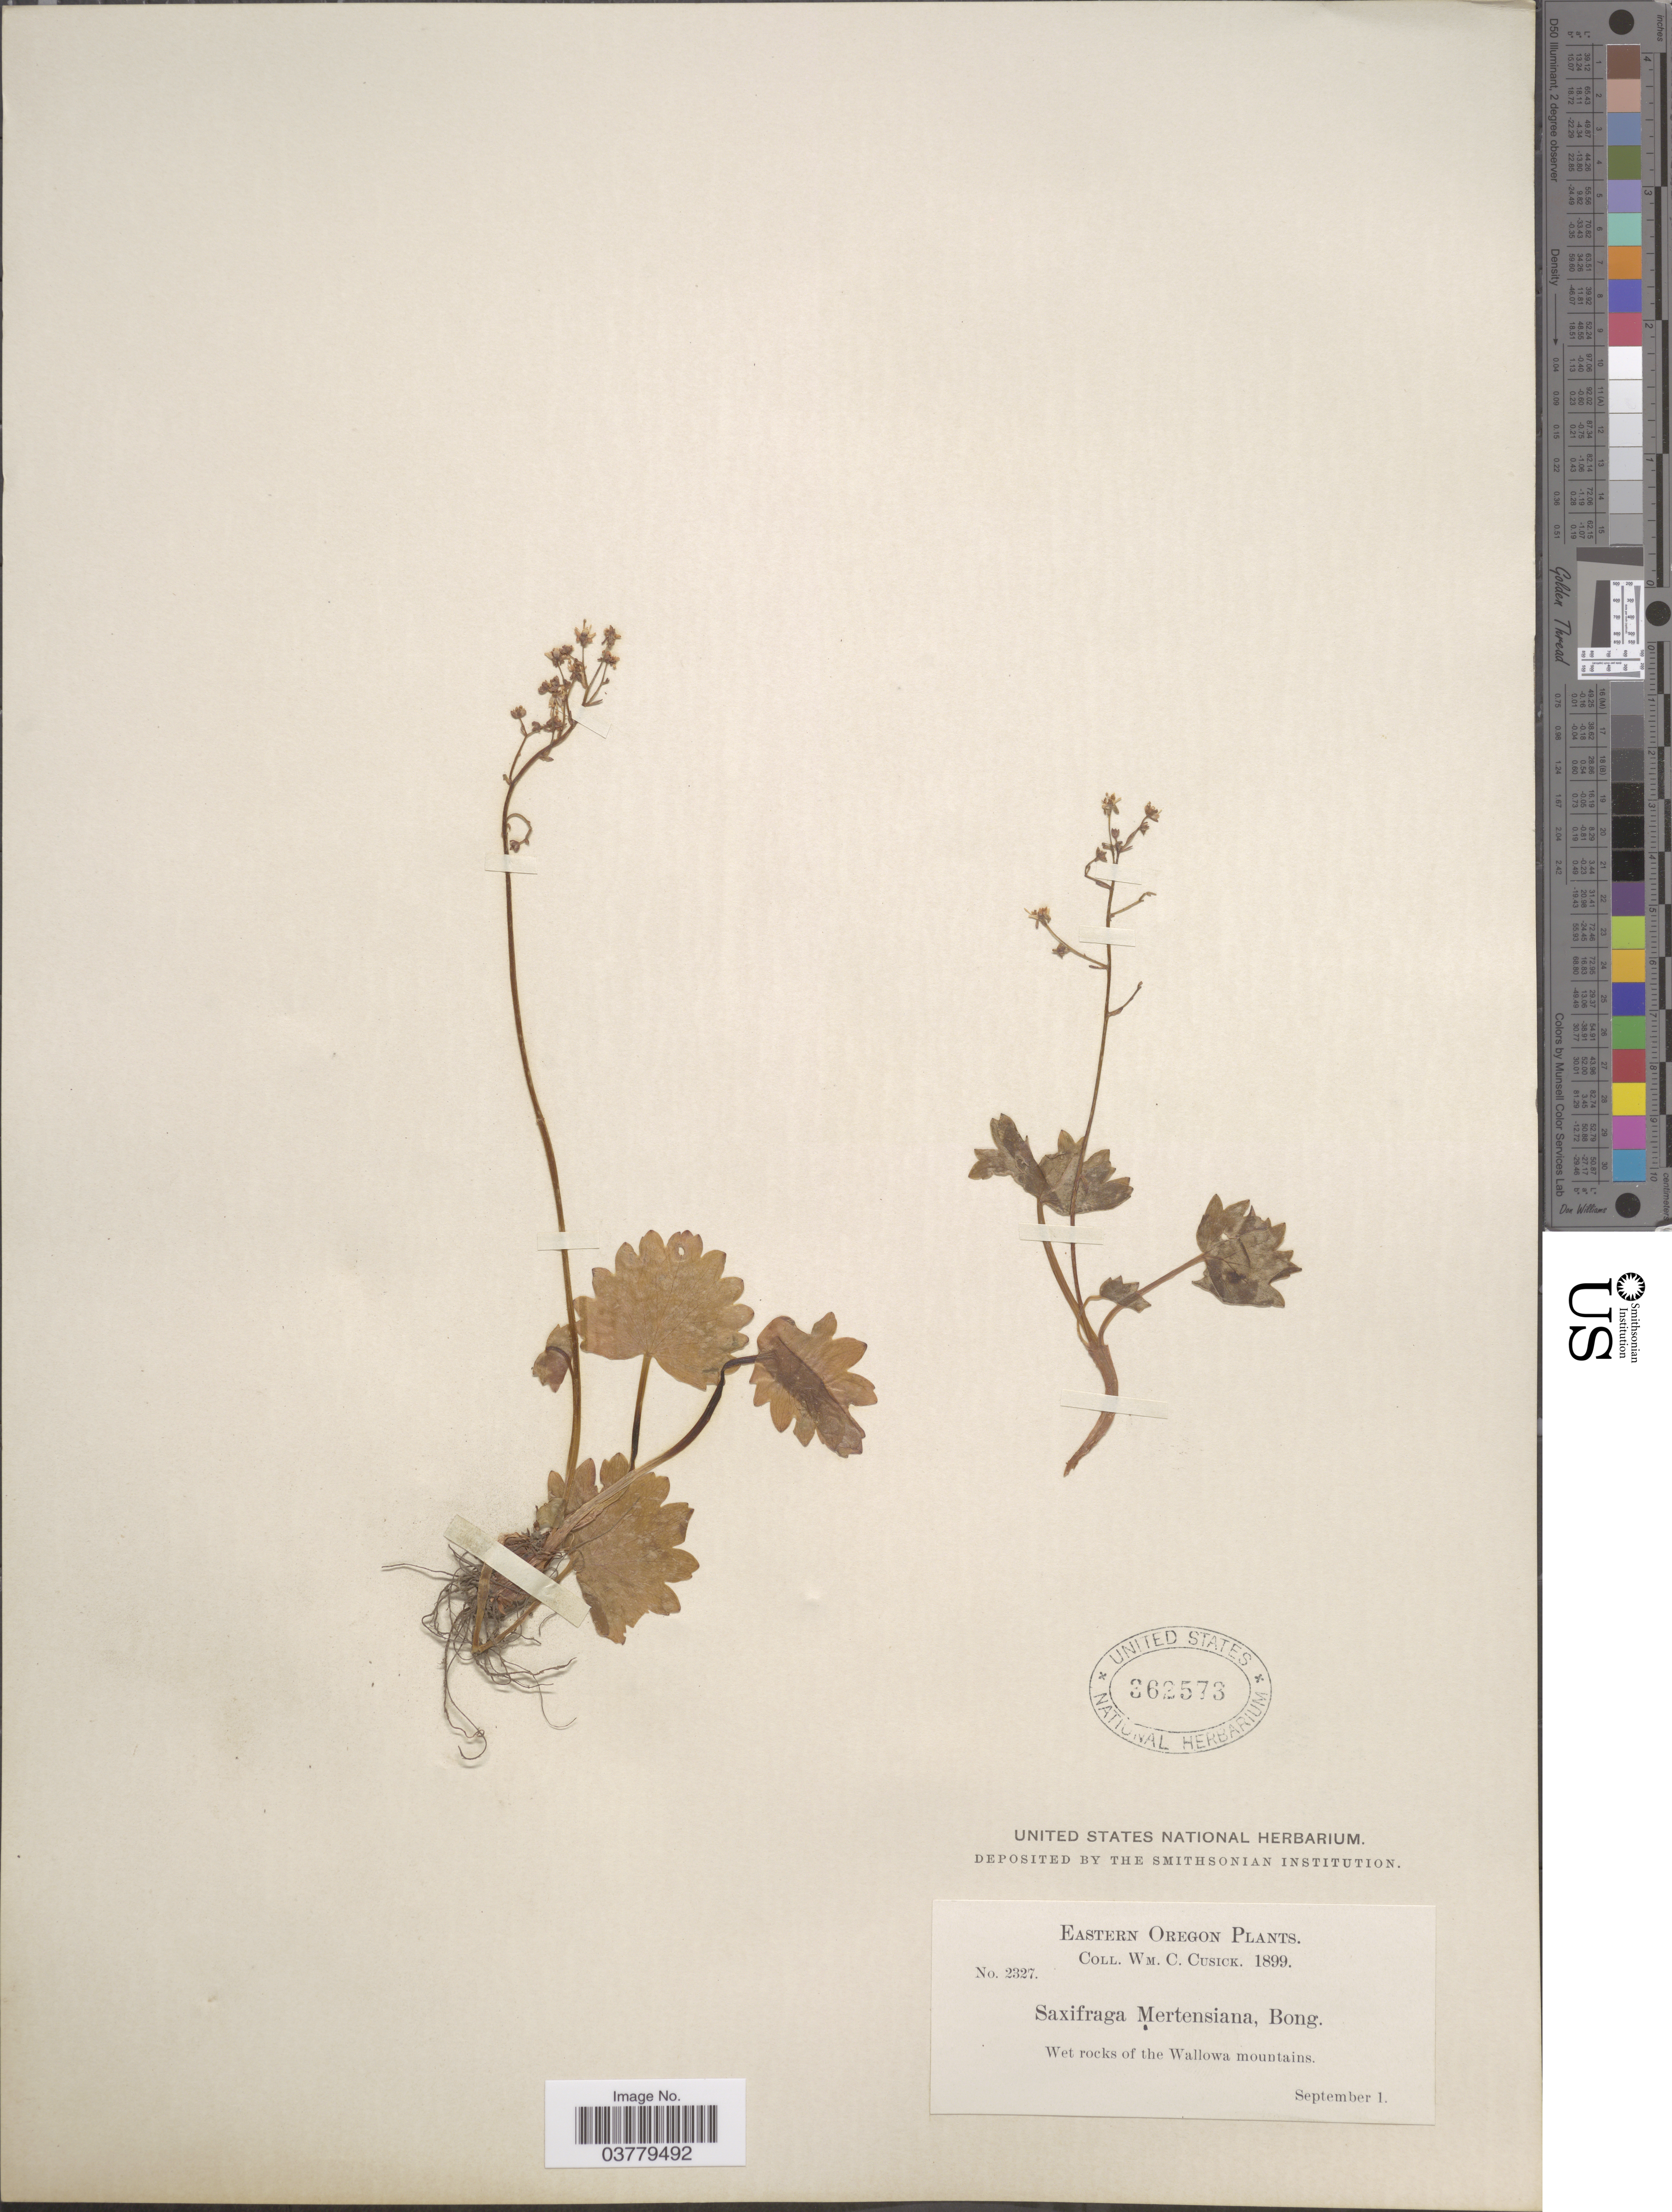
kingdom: Plantae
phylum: Tracheophyta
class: Magnoliopsida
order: Saxifragales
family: Saxifragaceae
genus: Saxifraga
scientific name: Saxifraga mertensiana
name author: Bong.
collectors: W. C. Cusick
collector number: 2327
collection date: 1899-09-01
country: United States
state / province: Oregon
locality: Eastern Oregon. Wet rocks of the Wallowa mountains.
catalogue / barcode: US 362573